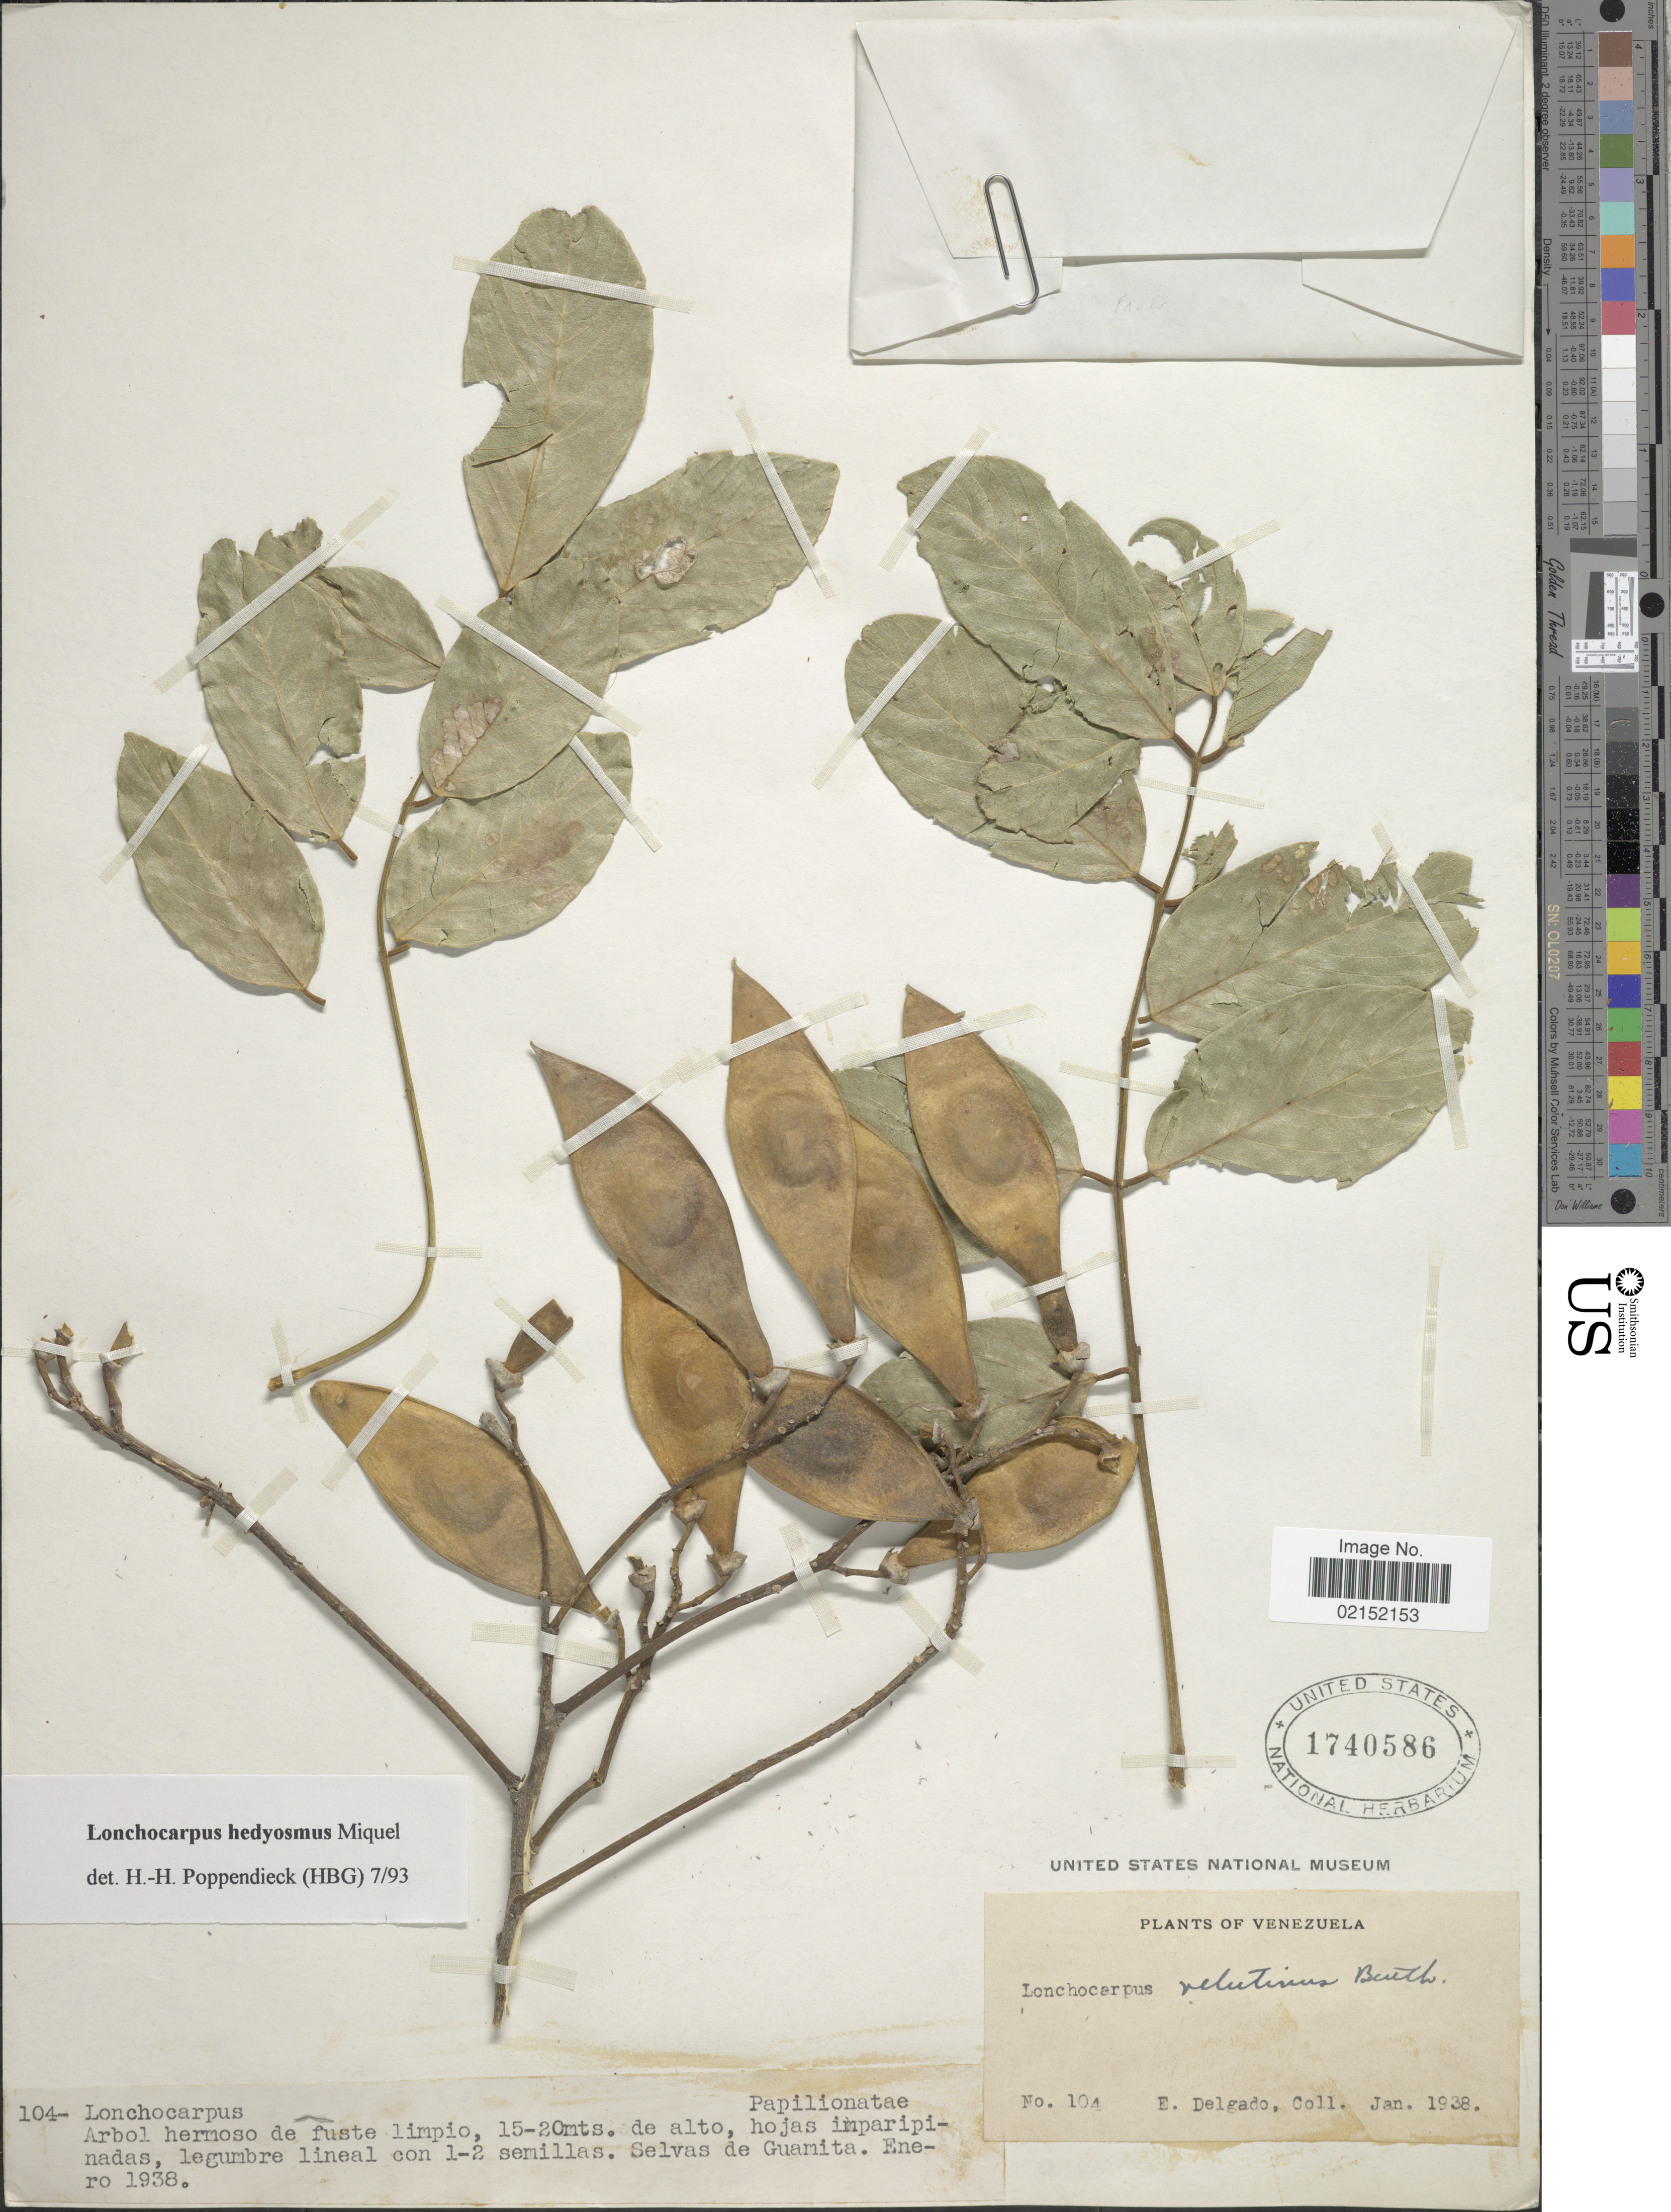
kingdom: Plantae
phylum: Tracheophyta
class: Magnoliopsida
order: Fabales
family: Fabaceae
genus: Lonchocarpus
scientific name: Lonchocarpus hedyosmus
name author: Miq.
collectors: E. Delgado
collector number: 104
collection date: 1938-01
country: Venezuela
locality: Venezuela. Selvas de Guamita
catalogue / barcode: US 1740586